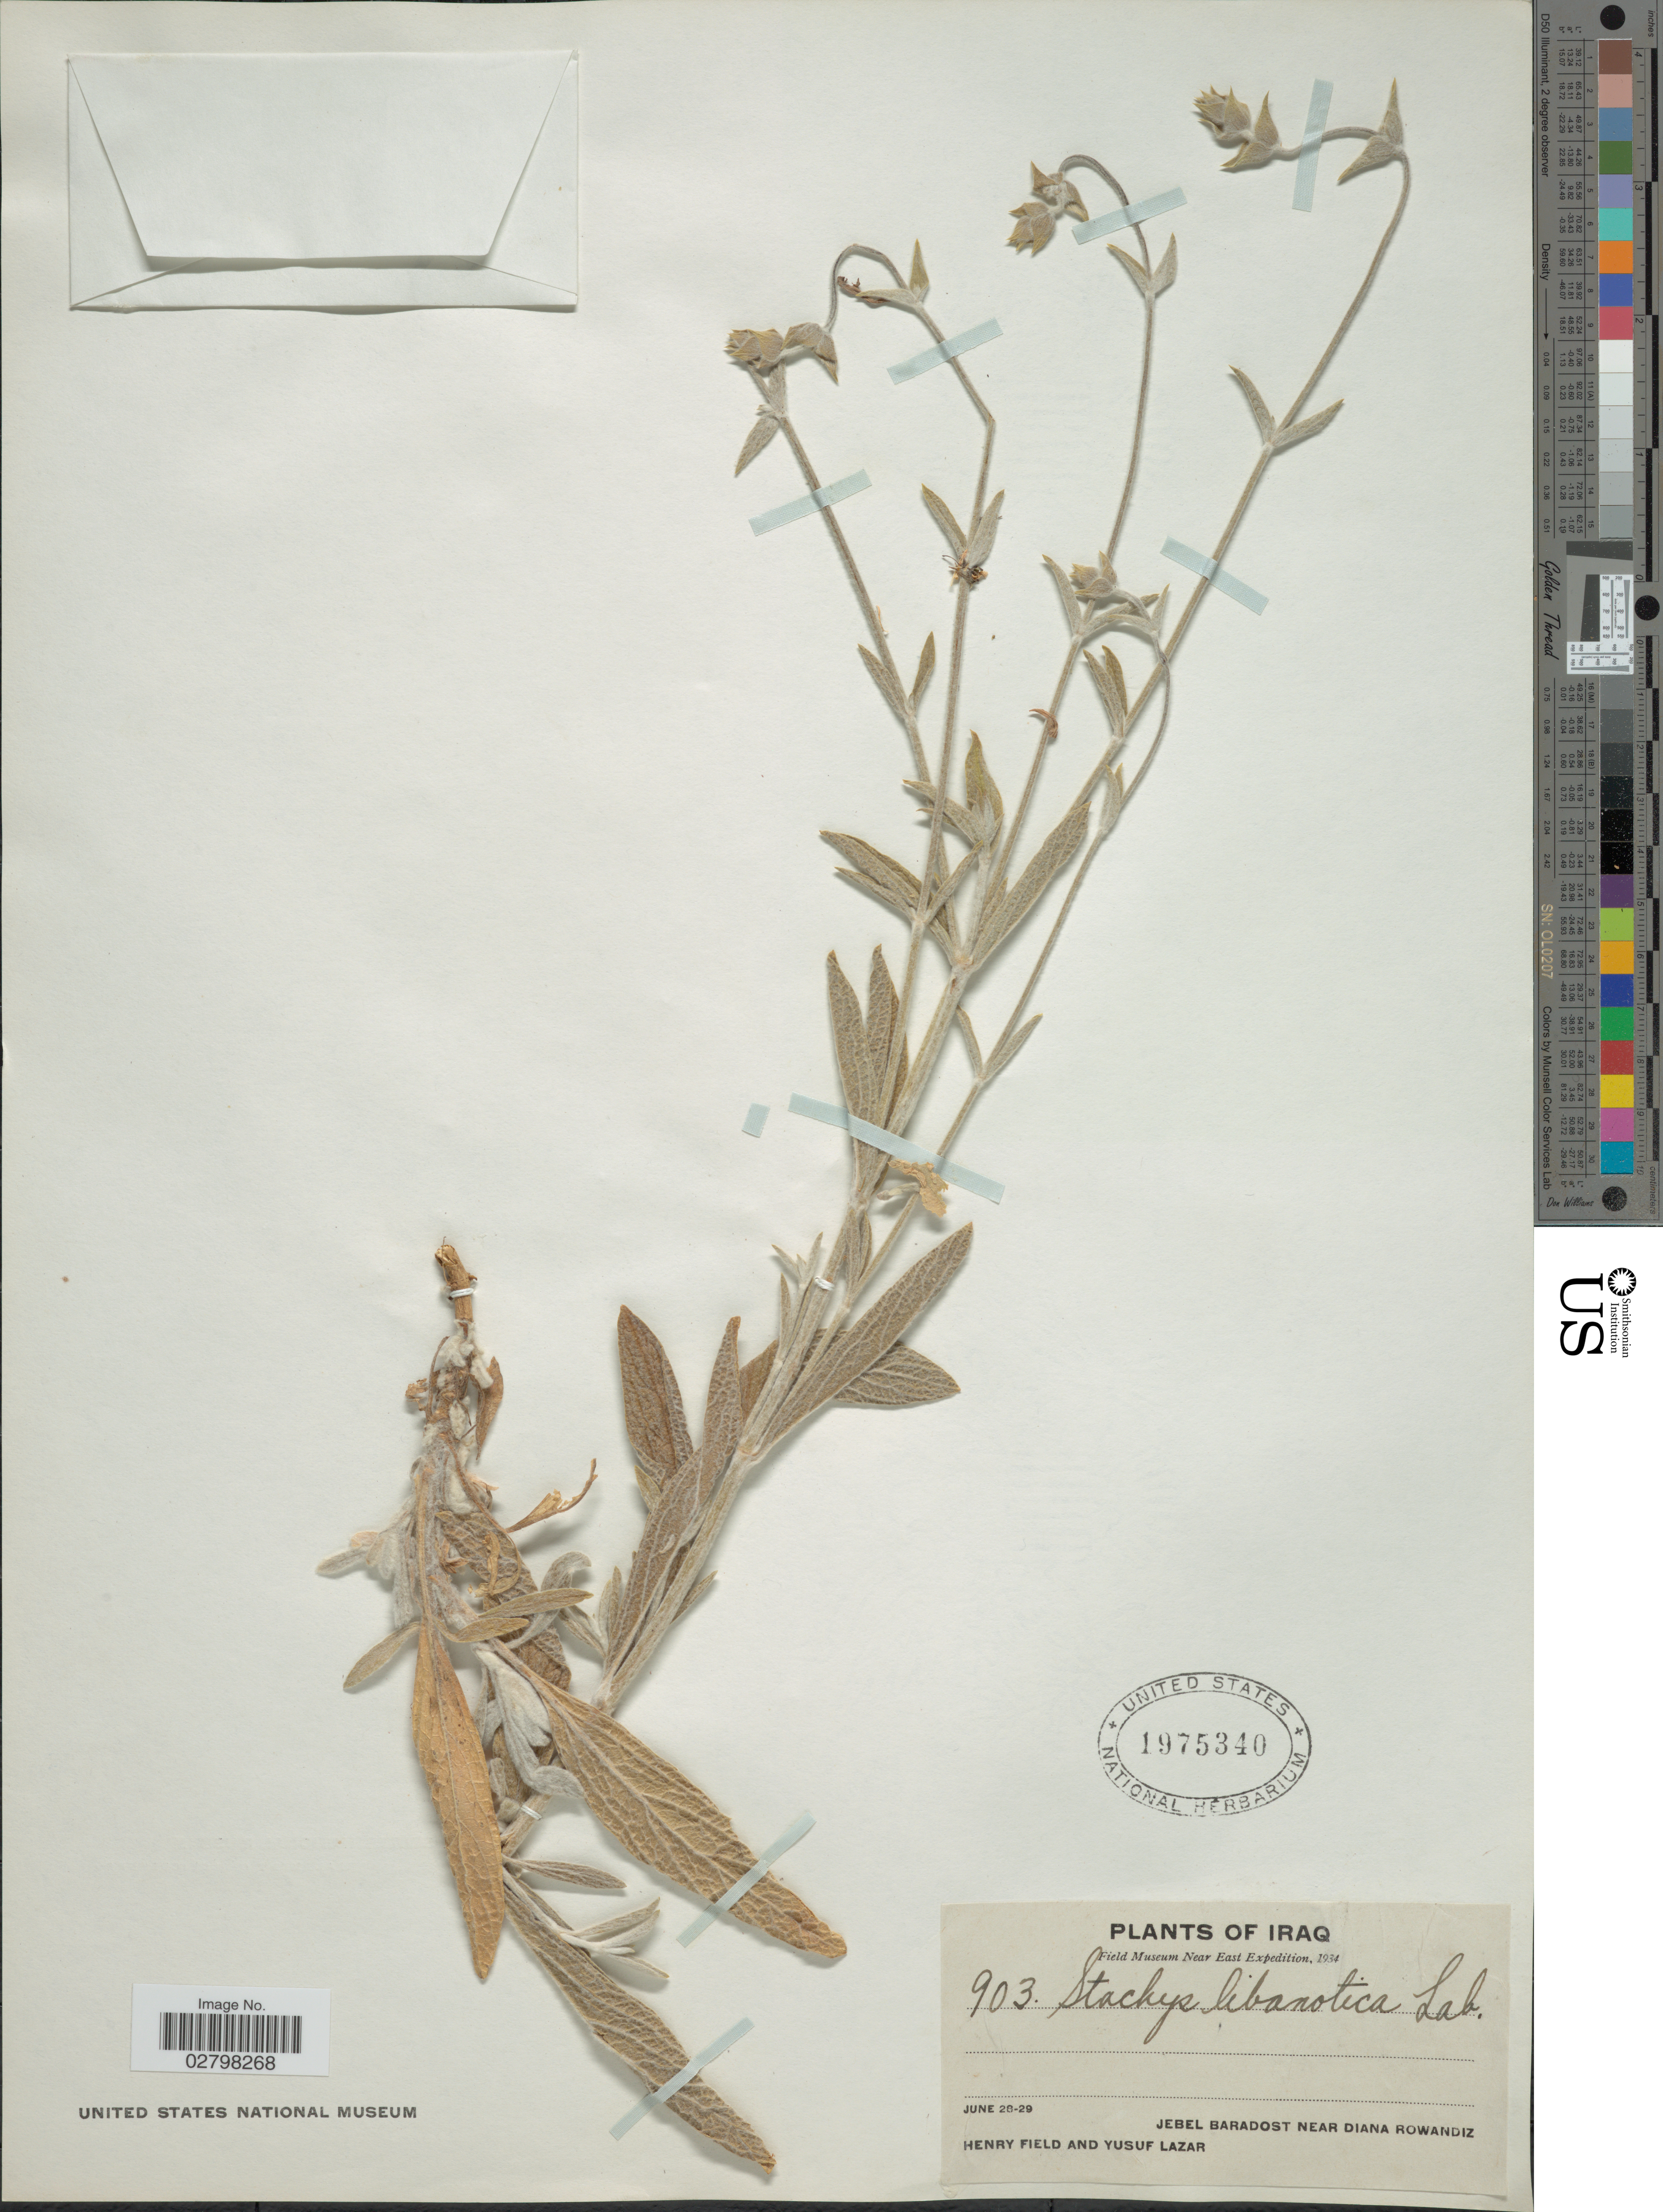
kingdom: Plantae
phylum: Tracheophyta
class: Magnoliopsida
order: Lamiales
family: Lamiaceae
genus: Stachys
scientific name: Stachys libanotica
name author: Benth.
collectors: H. Field & Y. Lazar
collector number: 903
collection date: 1934-06-28/1934-06-29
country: Iraq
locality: Jebel Baradost near Diana Rowandiz.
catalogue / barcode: US 1975340